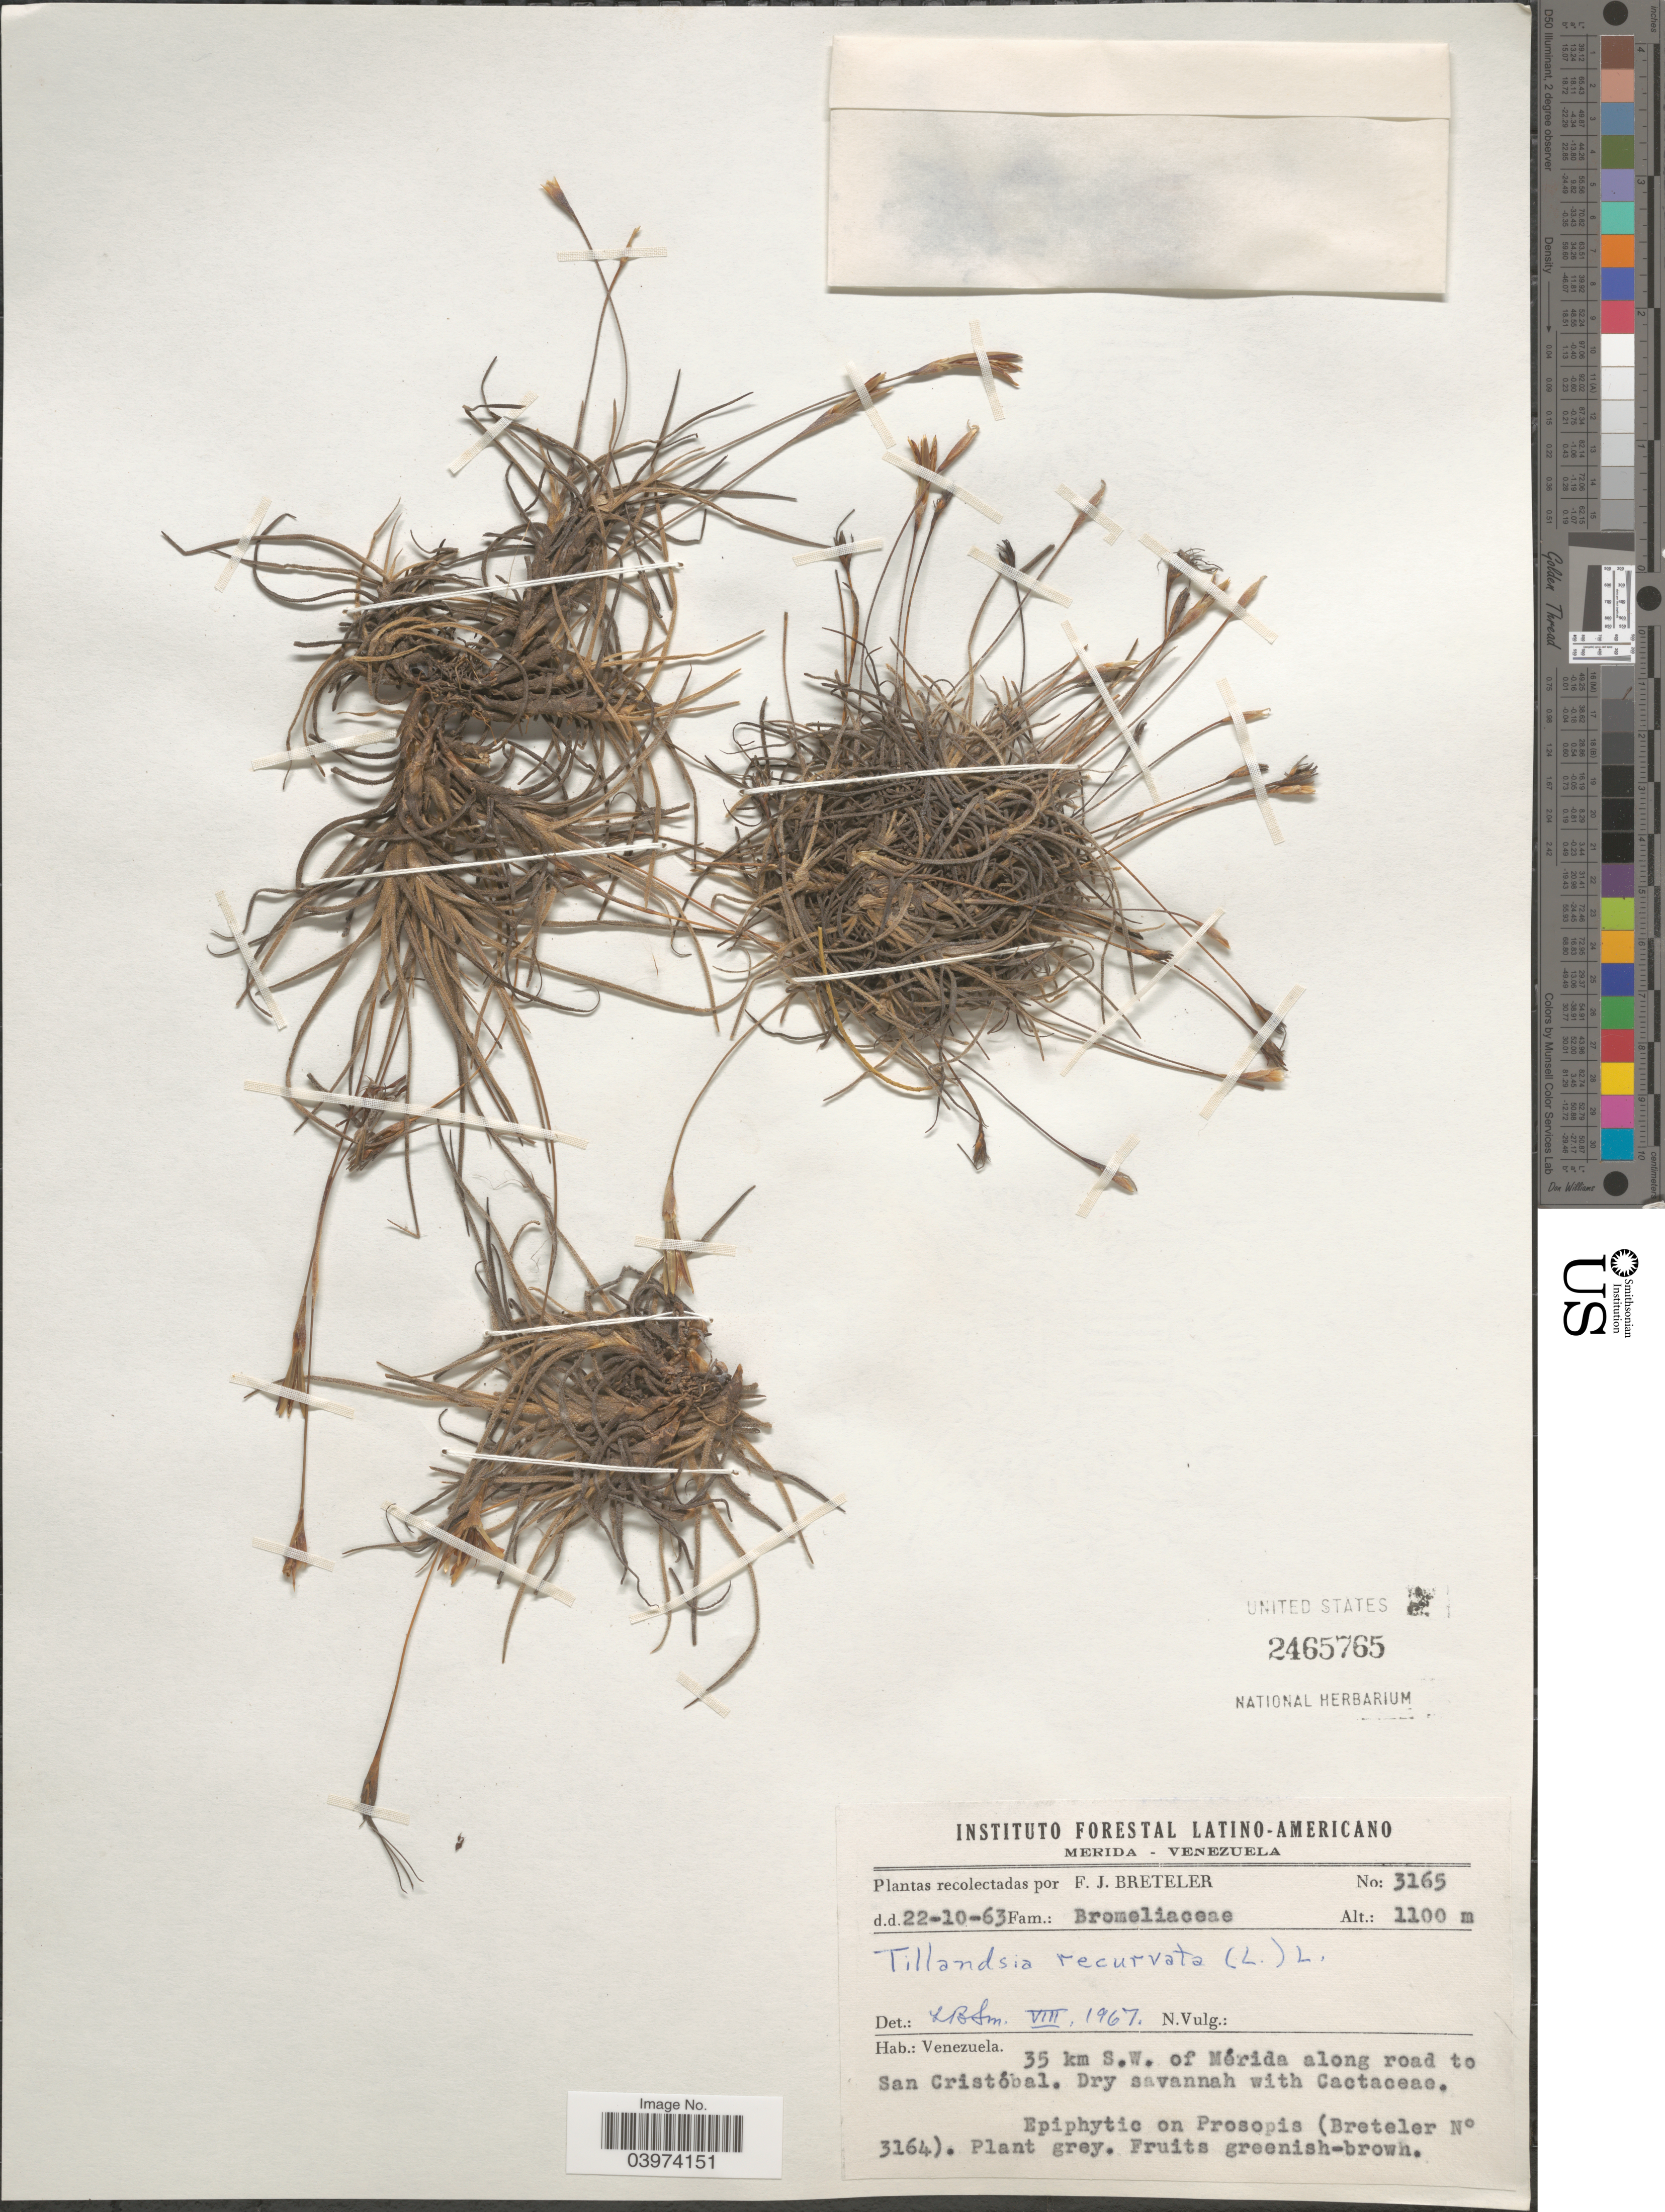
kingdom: Plantae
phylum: Tracheophyta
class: Liliopsida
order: Poales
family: Bromeliaceae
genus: Tillandsia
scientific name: Tillandsia recurvata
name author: L.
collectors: F. J. Breteler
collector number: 3165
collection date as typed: Transcribed d/m/y: 22/10/63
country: Venezuela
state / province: Merida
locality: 35 km S.W. of Mérida along road to San Cristóbal.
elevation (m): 1100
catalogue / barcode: US 2465765